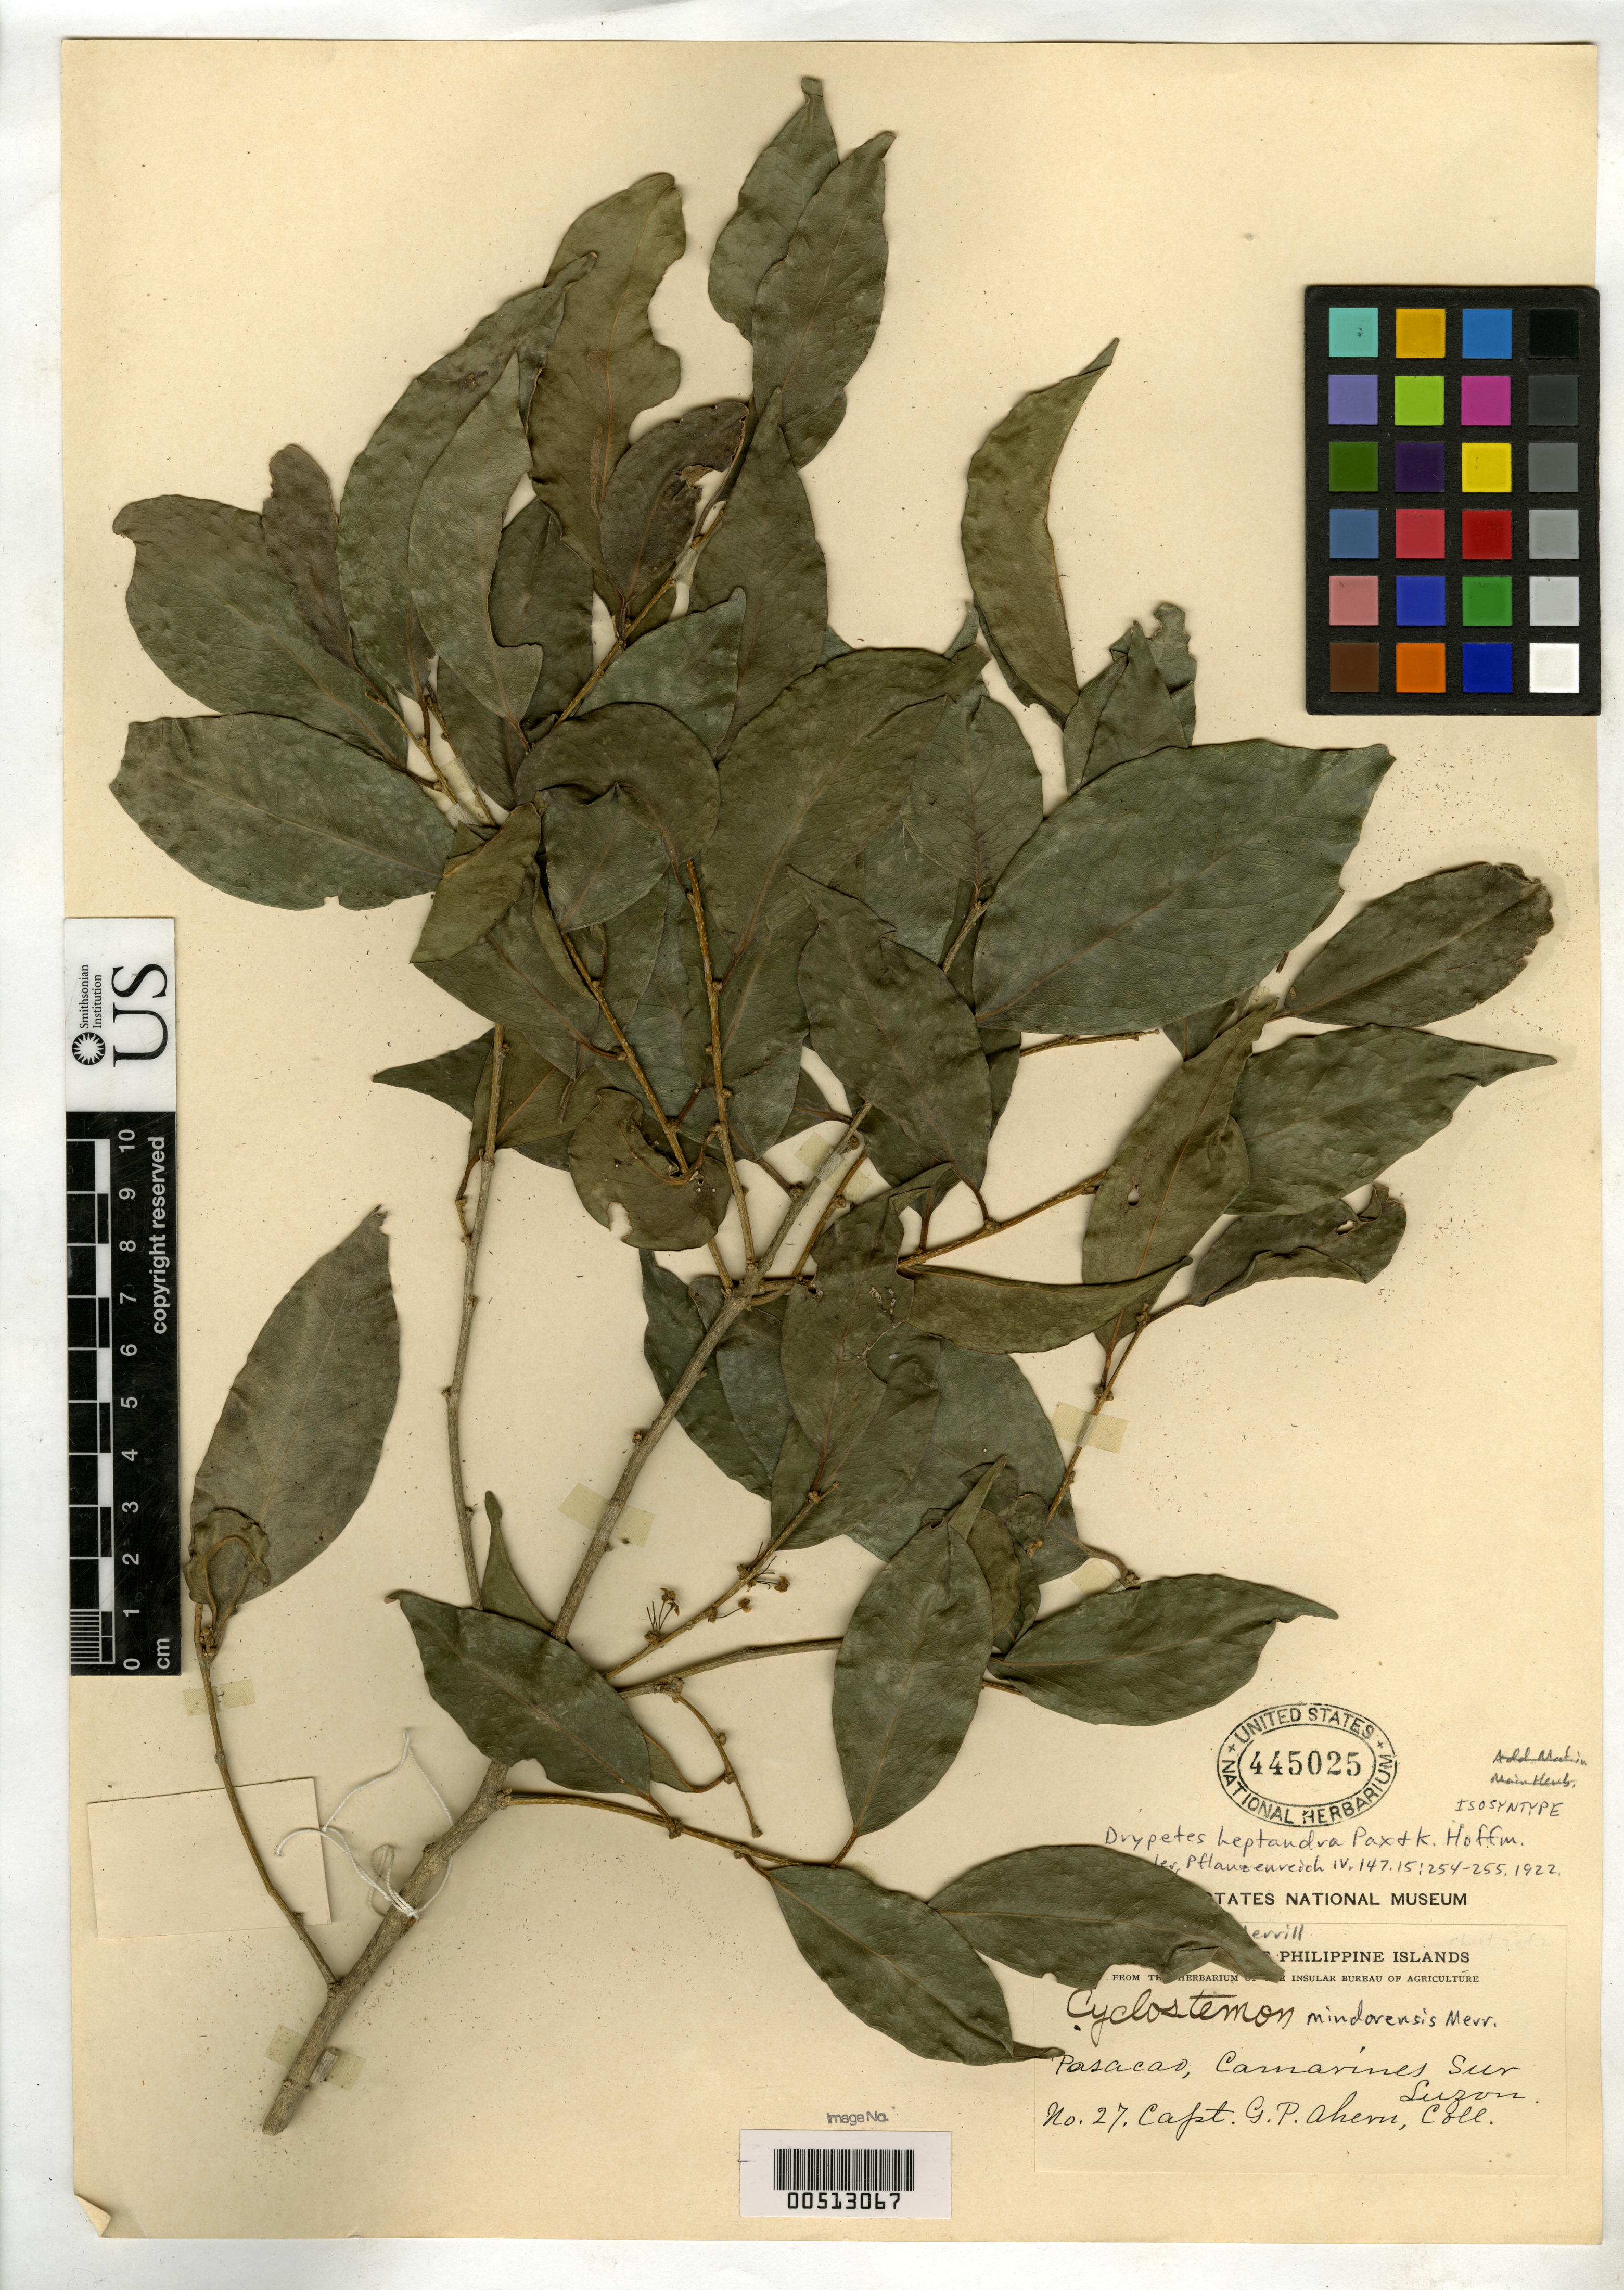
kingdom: Plantae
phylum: Tracheophyta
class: Magnoliopsida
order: Malpighiales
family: Putranjivaceae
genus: Drypetes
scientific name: Drypetes heptandra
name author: Pax & K. Hoffm. in Engl.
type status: Isosyntype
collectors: G. Ahern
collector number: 27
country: Philippines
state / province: Bicol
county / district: Camarines Sur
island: Luzon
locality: Pasacao.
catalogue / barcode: US 445025